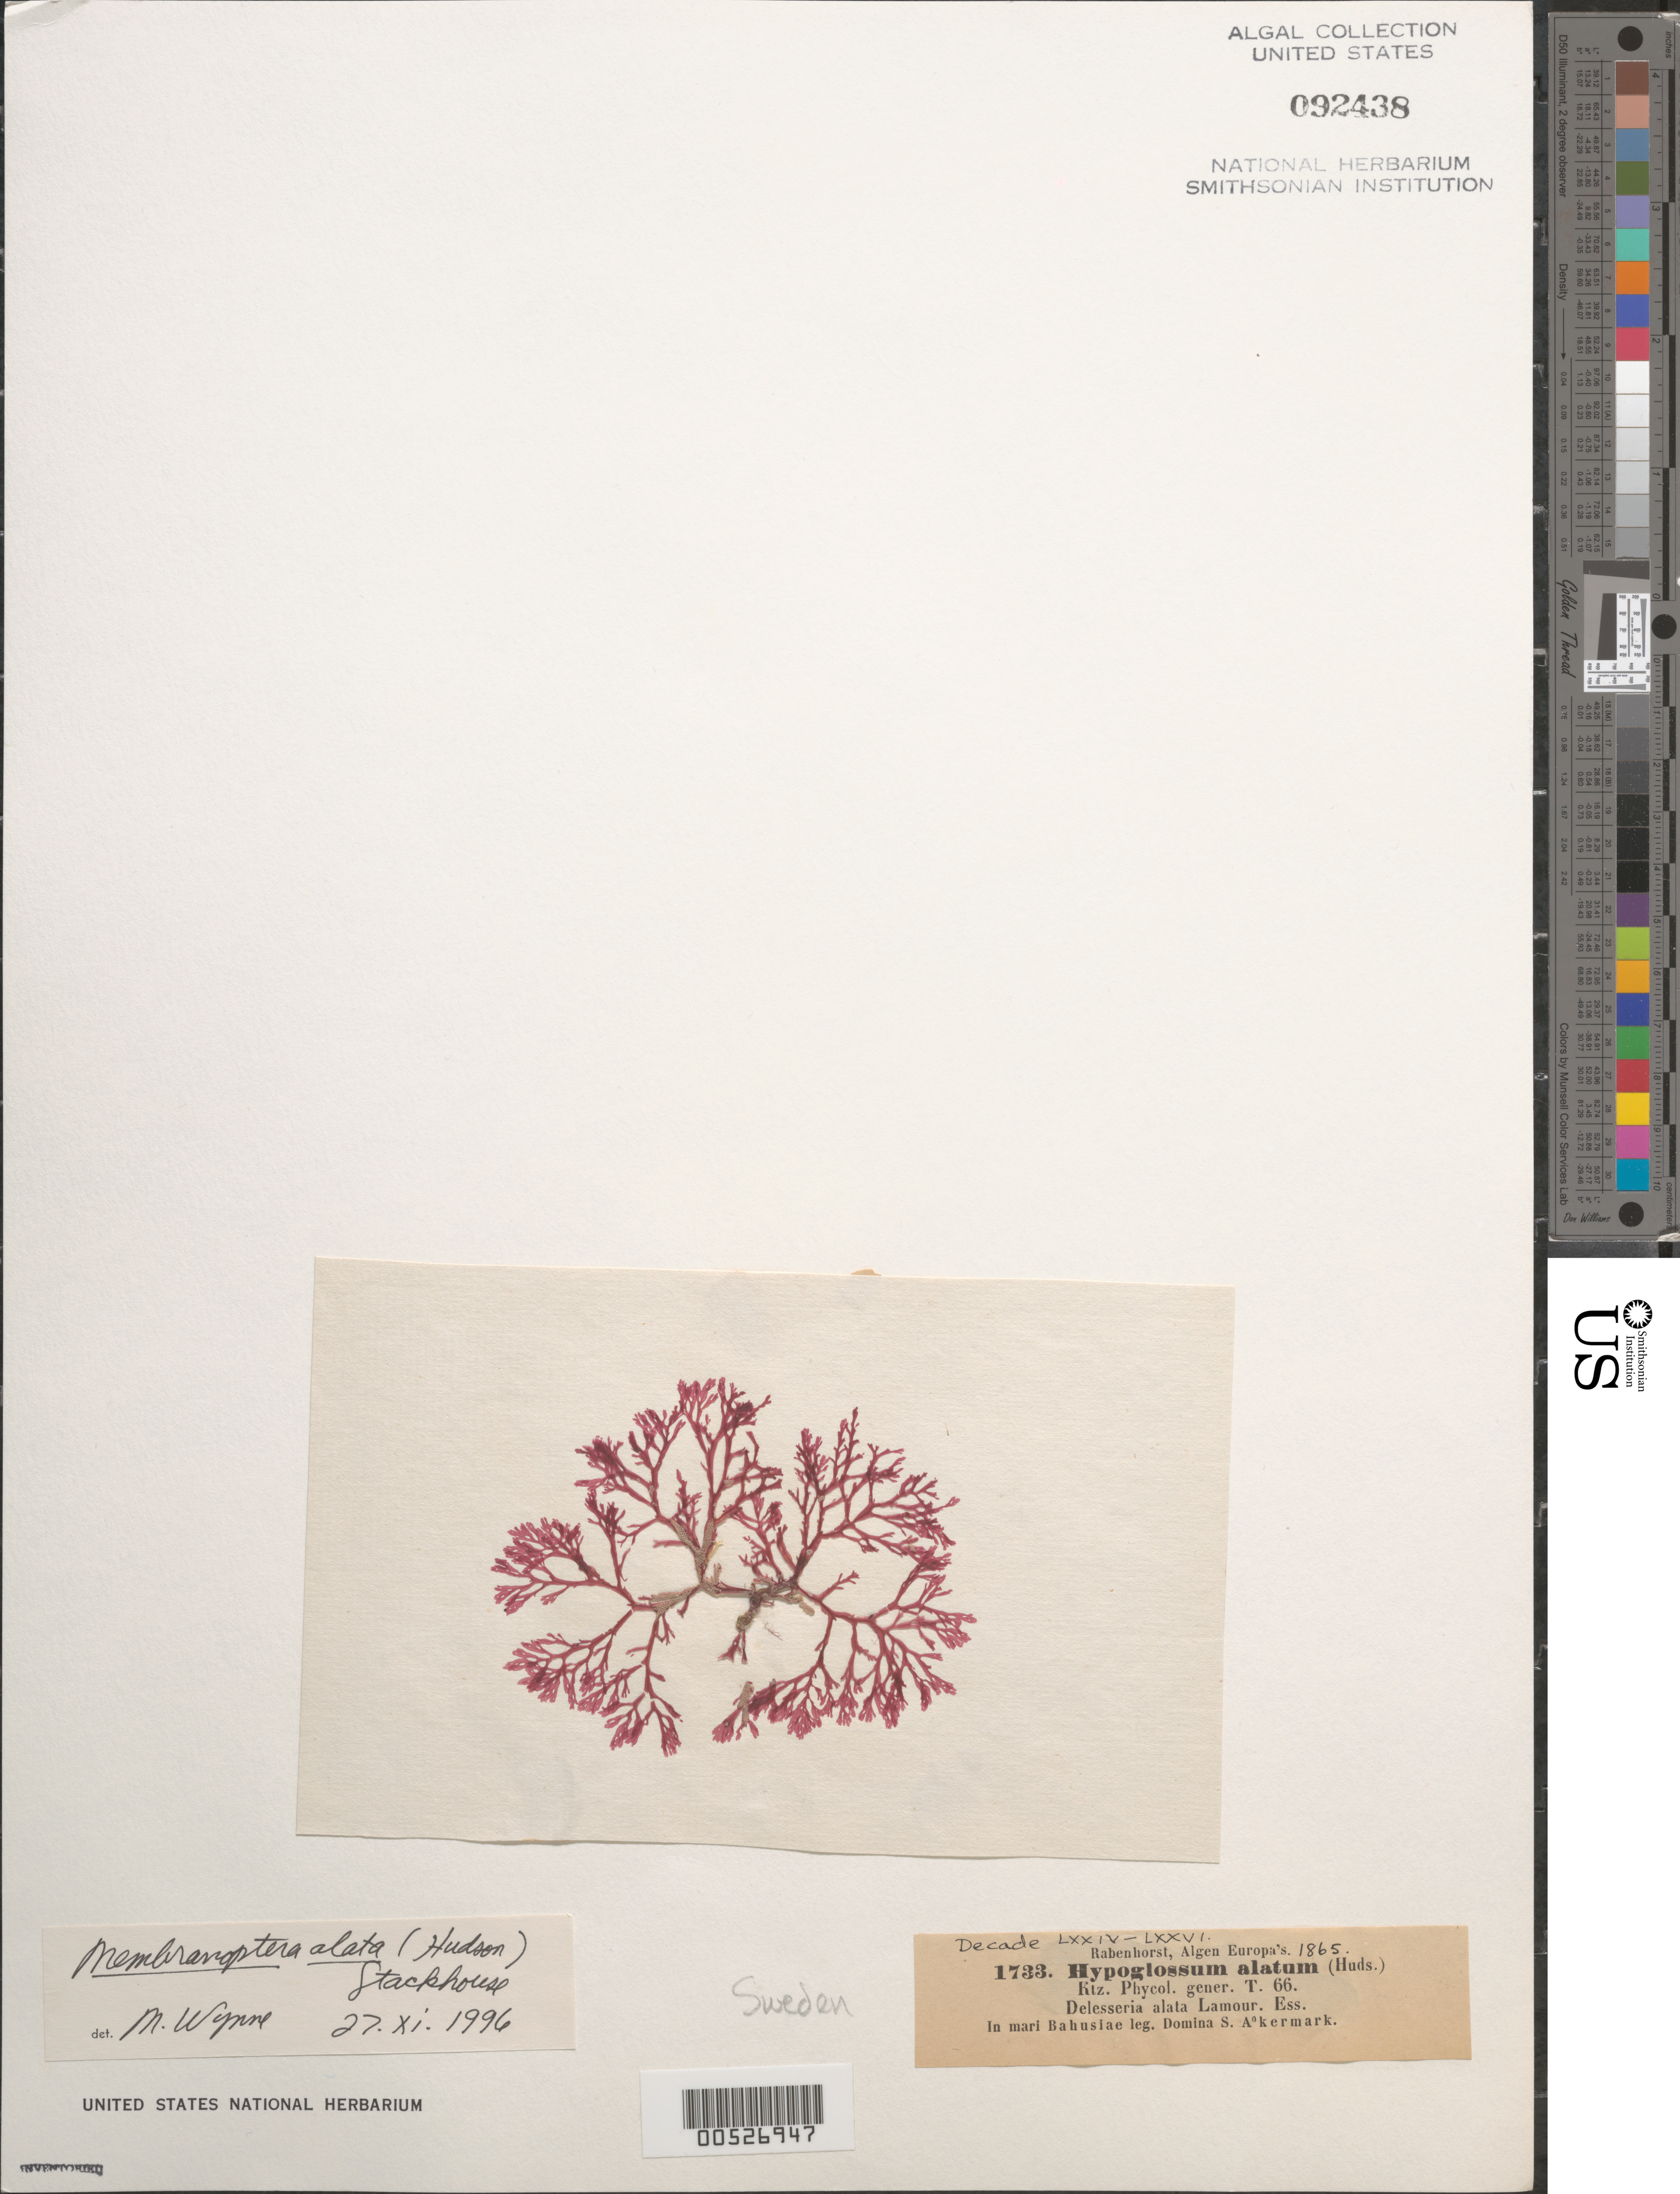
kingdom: Plantae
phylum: Rhodophyta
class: Florideophyceae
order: Ceramiales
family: Delesseriaceae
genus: Membranoptera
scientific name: Membranoptera alata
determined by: Wynne, M. J.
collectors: S. Akermark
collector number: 1733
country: Sweden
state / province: Västra Götaland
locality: Bohus bay (mari bahusiae)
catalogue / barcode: US 92438